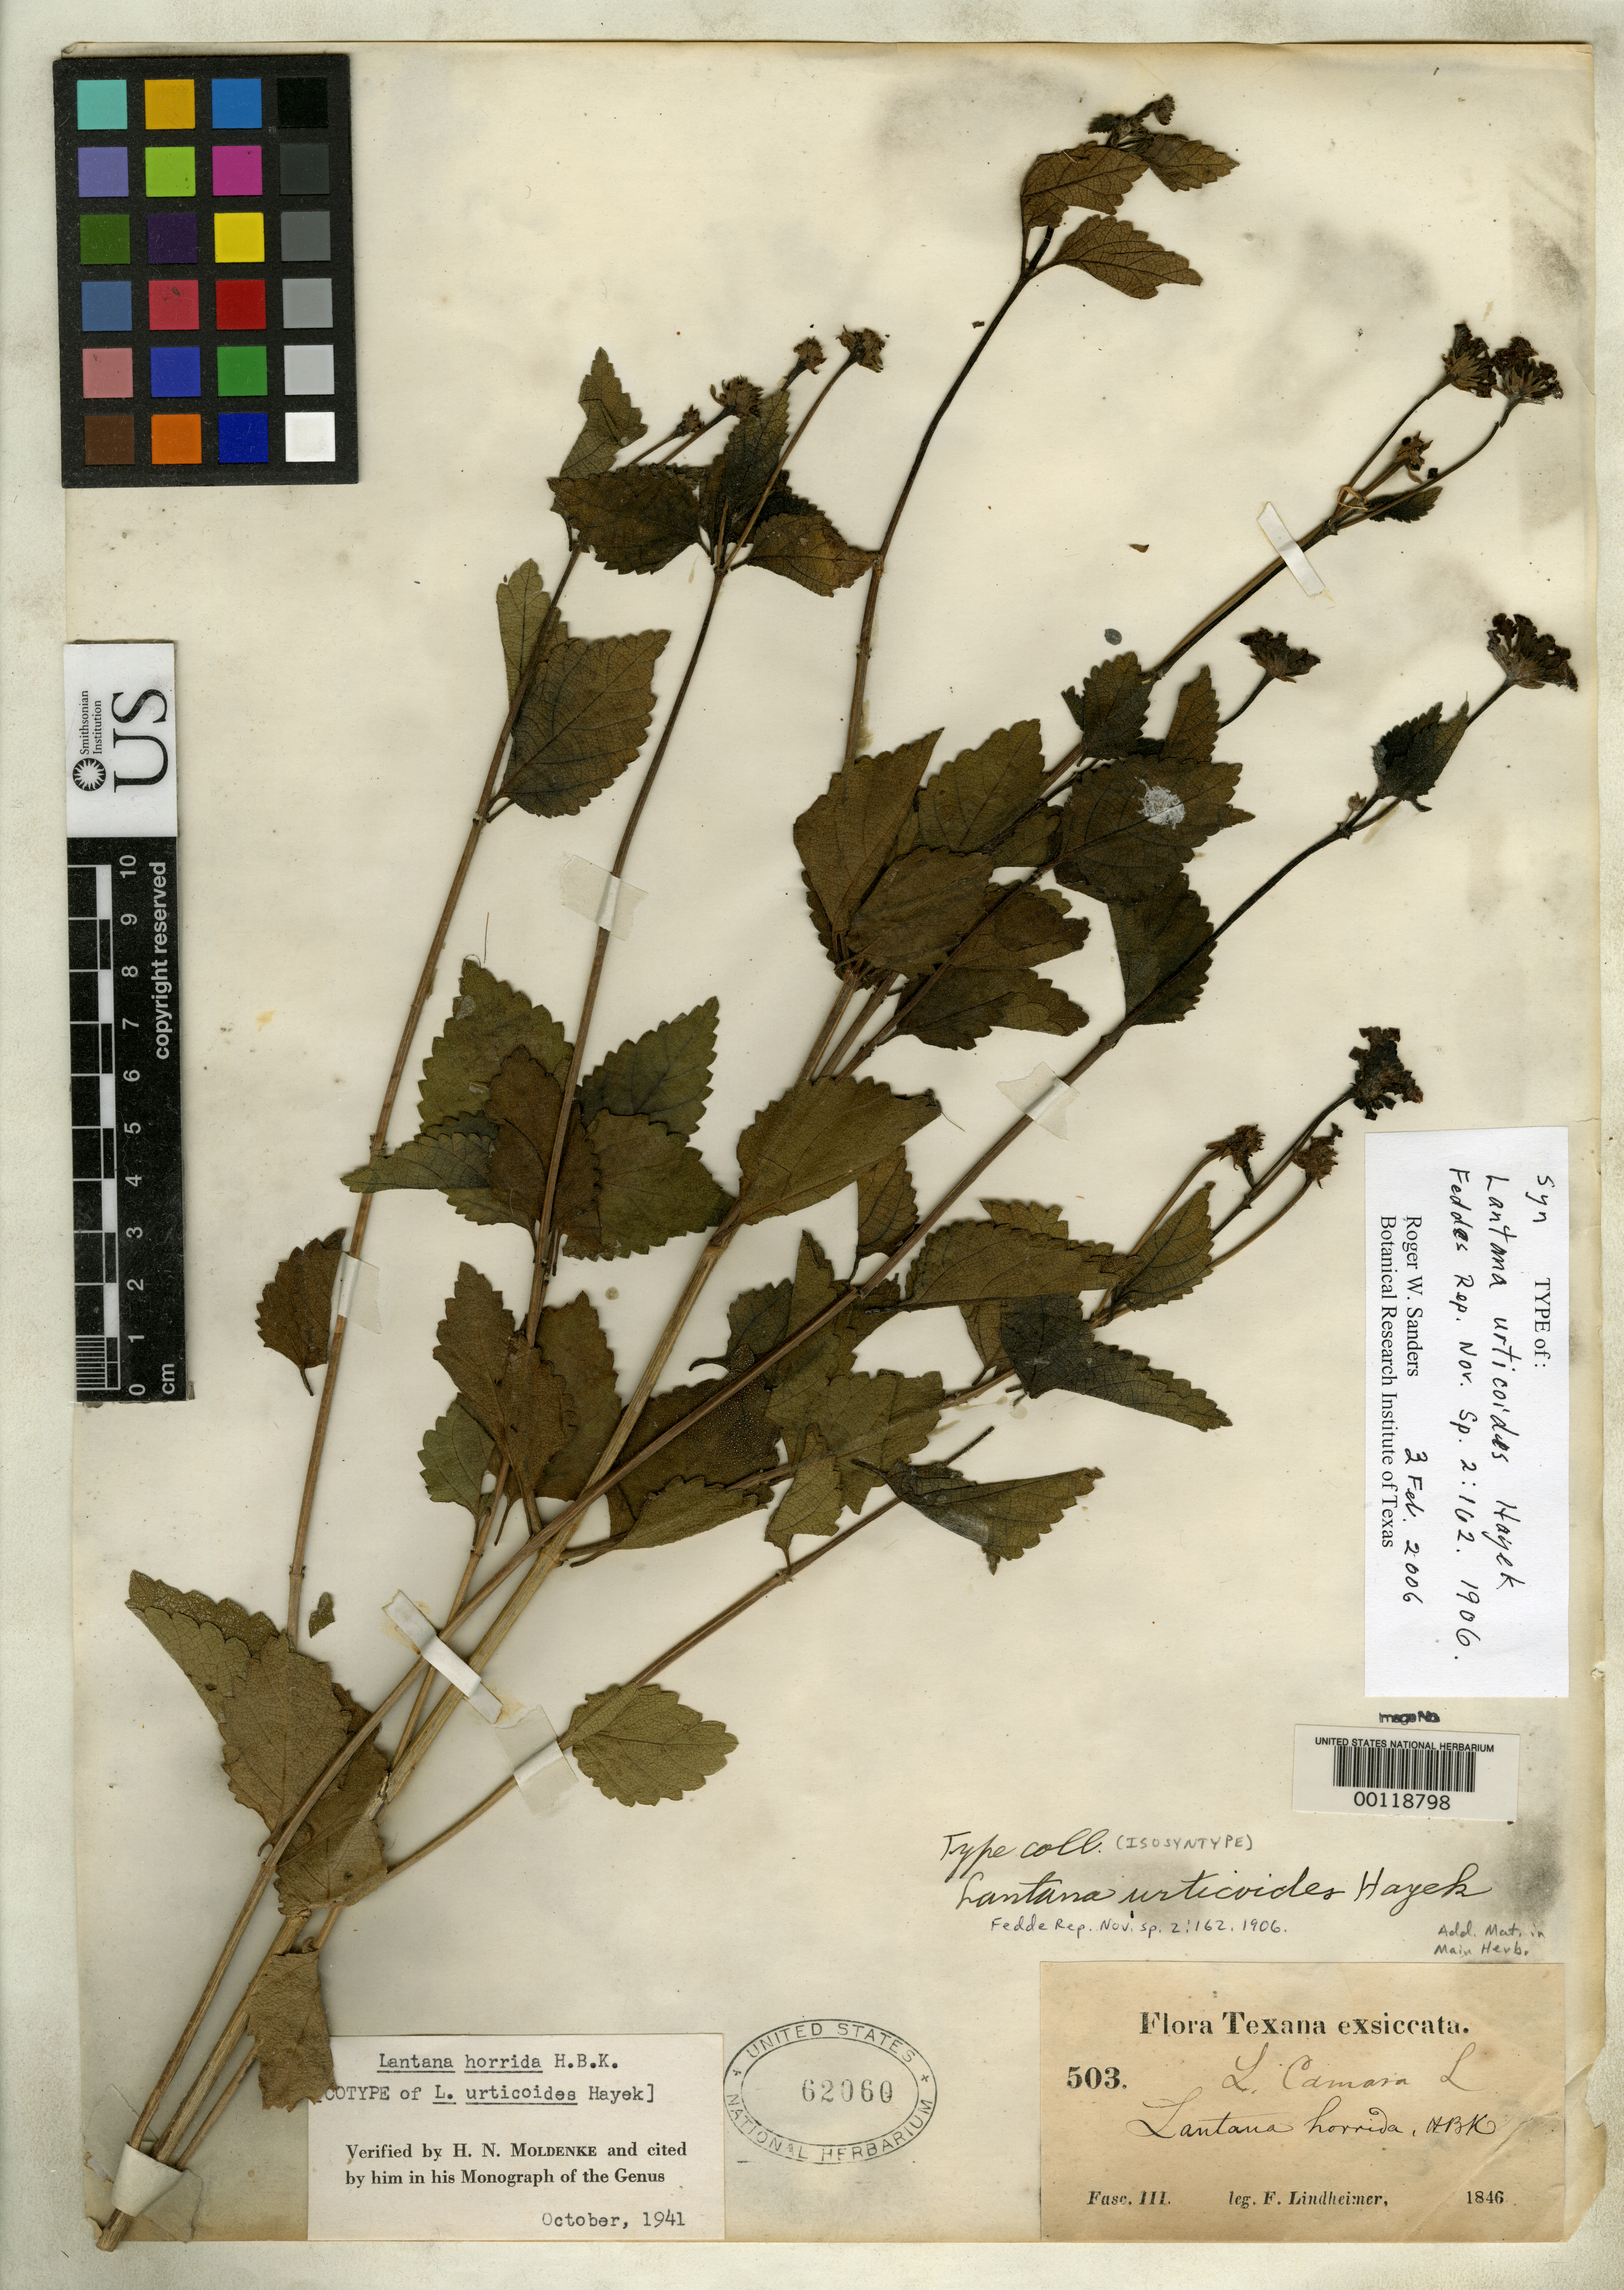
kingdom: Plantae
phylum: Tracheophyta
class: Magnoliopsida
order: Lamiales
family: Verbenaceae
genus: Lantana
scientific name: Lantana urticoides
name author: Hayek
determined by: Sanders, Roger W., (BRIT)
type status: Isosyntype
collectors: F. J. Lindheimer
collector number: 503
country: United States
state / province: Texas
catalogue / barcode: US 62060